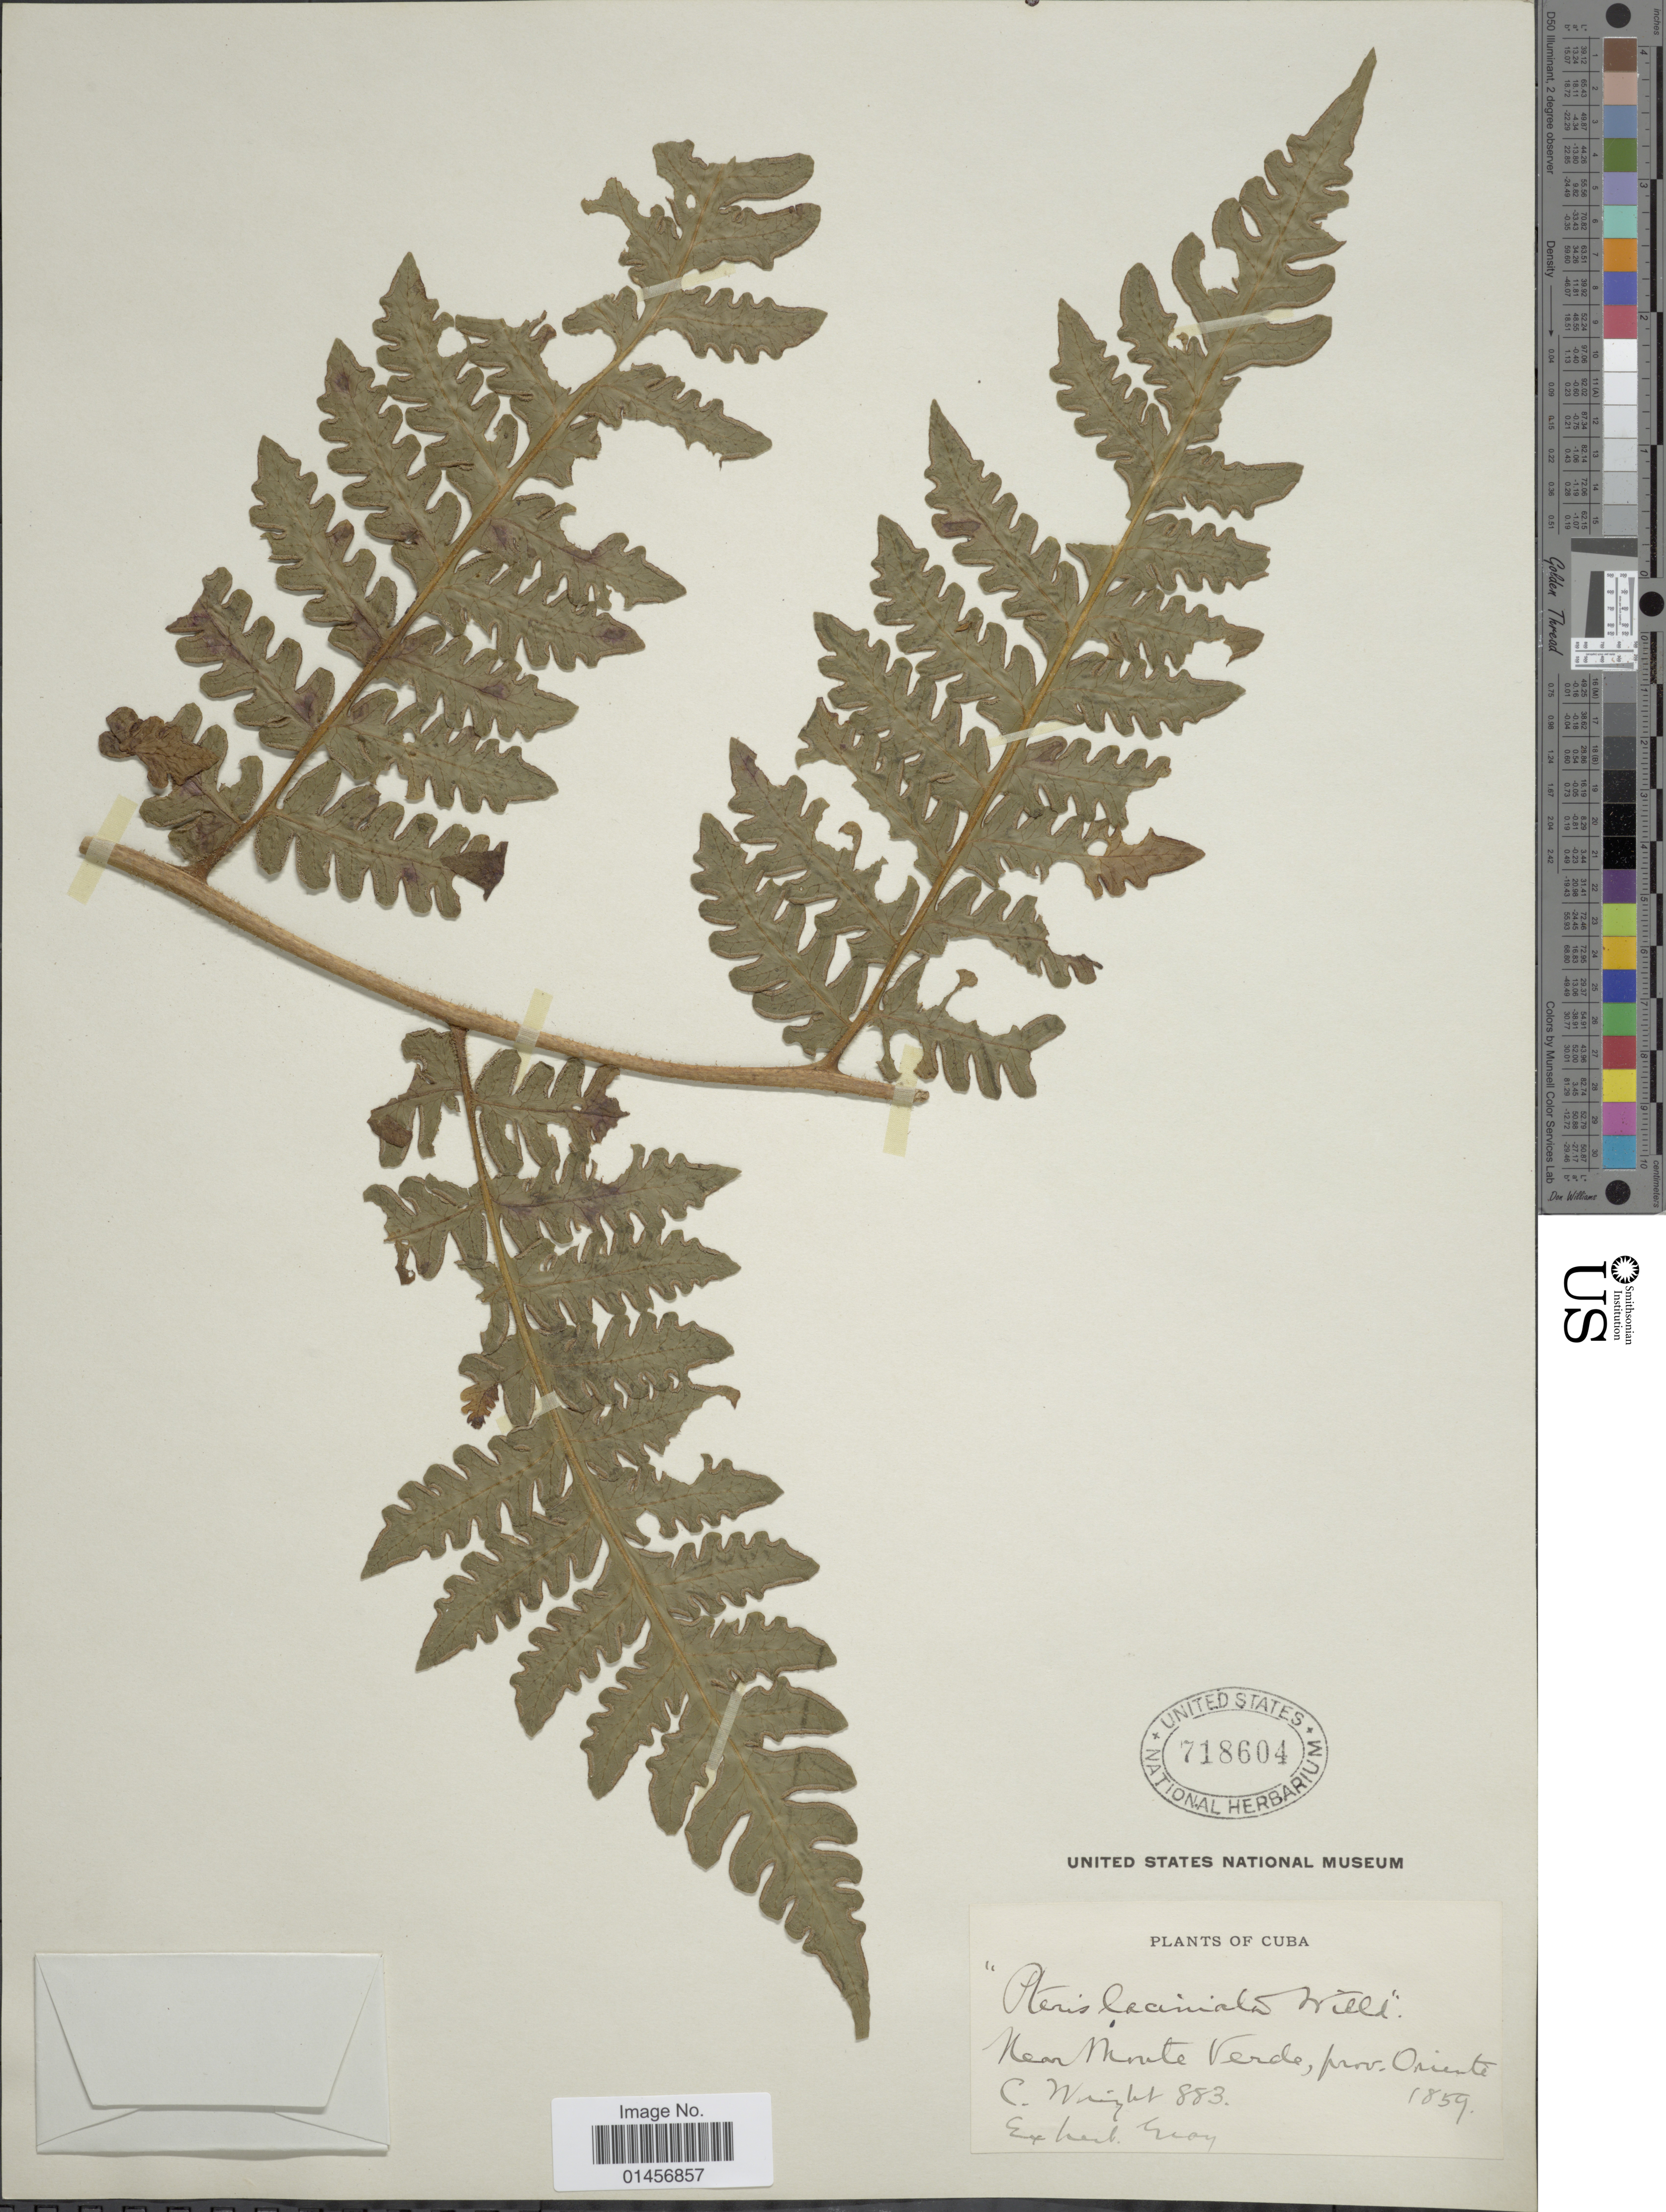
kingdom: Plantae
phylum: Tracheophyta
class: Polypodiopsida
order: Polypodiales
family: Lonchitidaceae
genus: Lonchitis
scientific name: Lonchitis hirsuta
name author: L.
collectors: C. Wright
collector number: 883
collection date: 1859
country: Cuba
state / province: Oriente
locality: near Monte Verde.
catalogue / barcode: US 718604